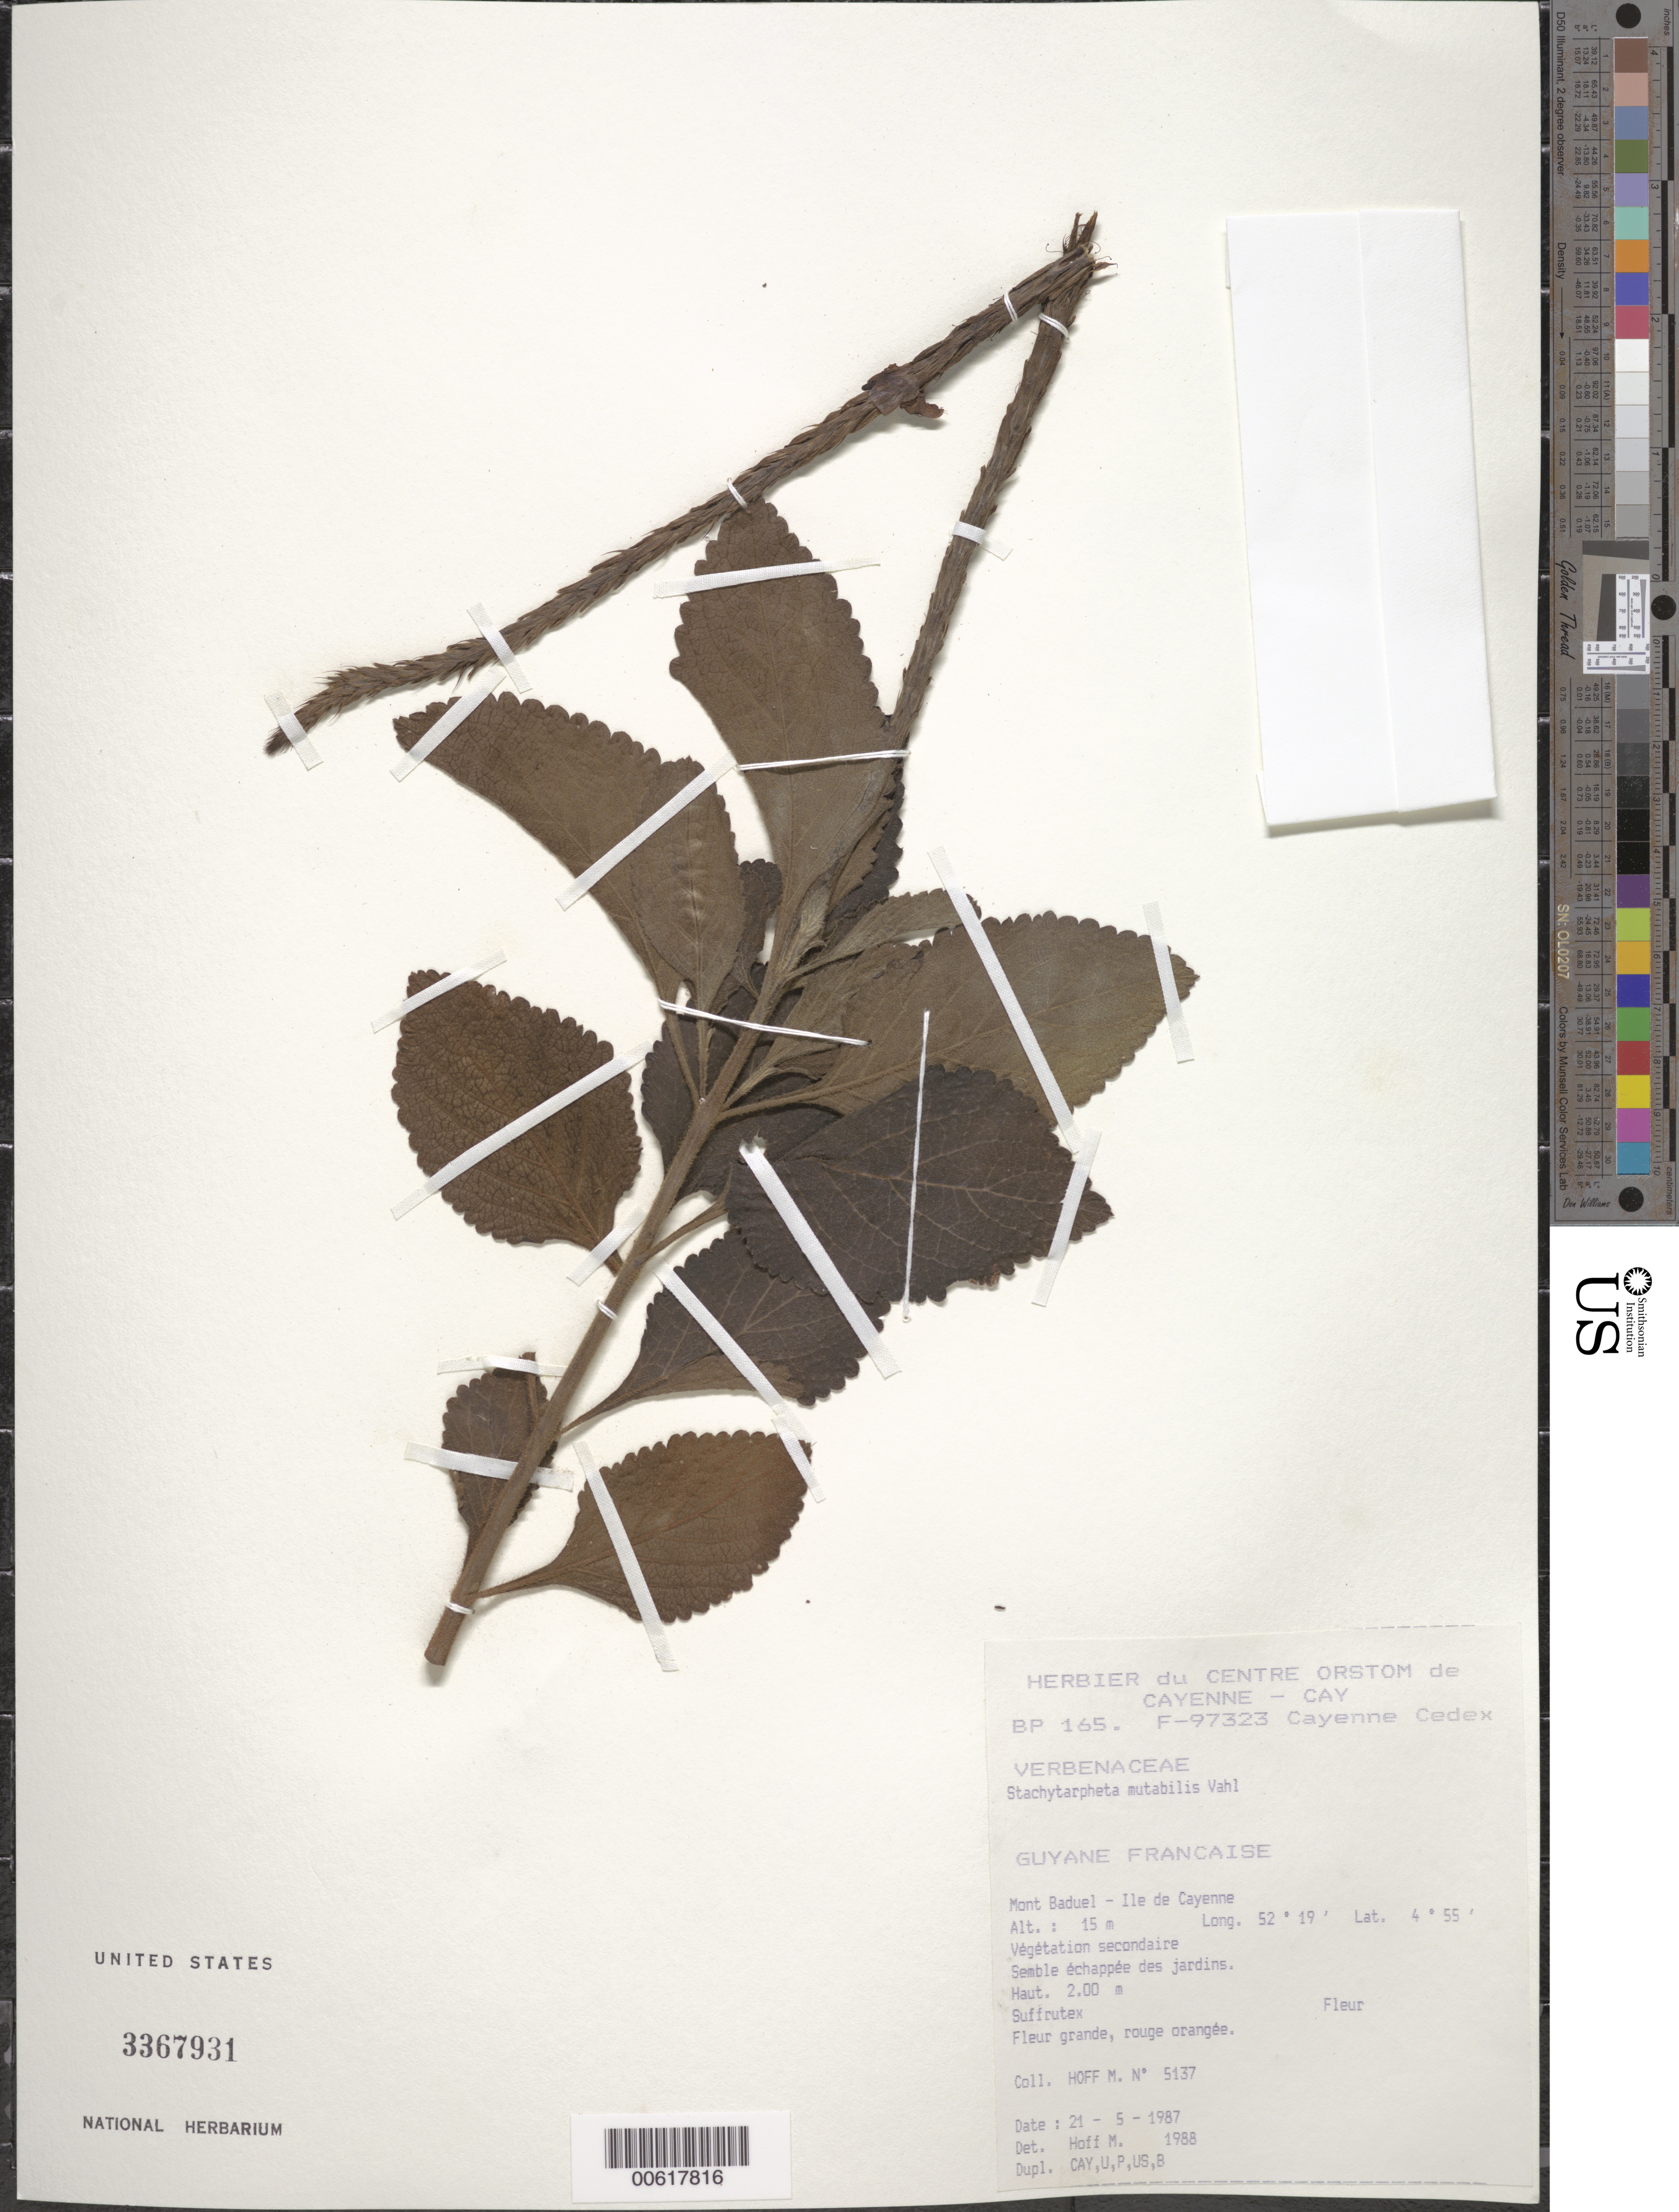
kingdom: Plantae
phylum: Tracheophyta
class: Magnoliopsida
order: Lamiales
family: Verbenaceae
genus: Stachytarpheta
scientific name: Stachytarpheta mutabilis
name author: (Jacq.) Vahl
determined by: Hoff, M.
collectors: M. Hoff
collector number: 5137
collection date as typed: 21-May-87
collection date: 1987-05-21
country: French Guiana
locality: Mont Baduel, Ile de Cayenne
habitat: Vegetation secondaire. Semble echappee des jardins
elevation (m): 15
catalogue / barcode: US 3367931